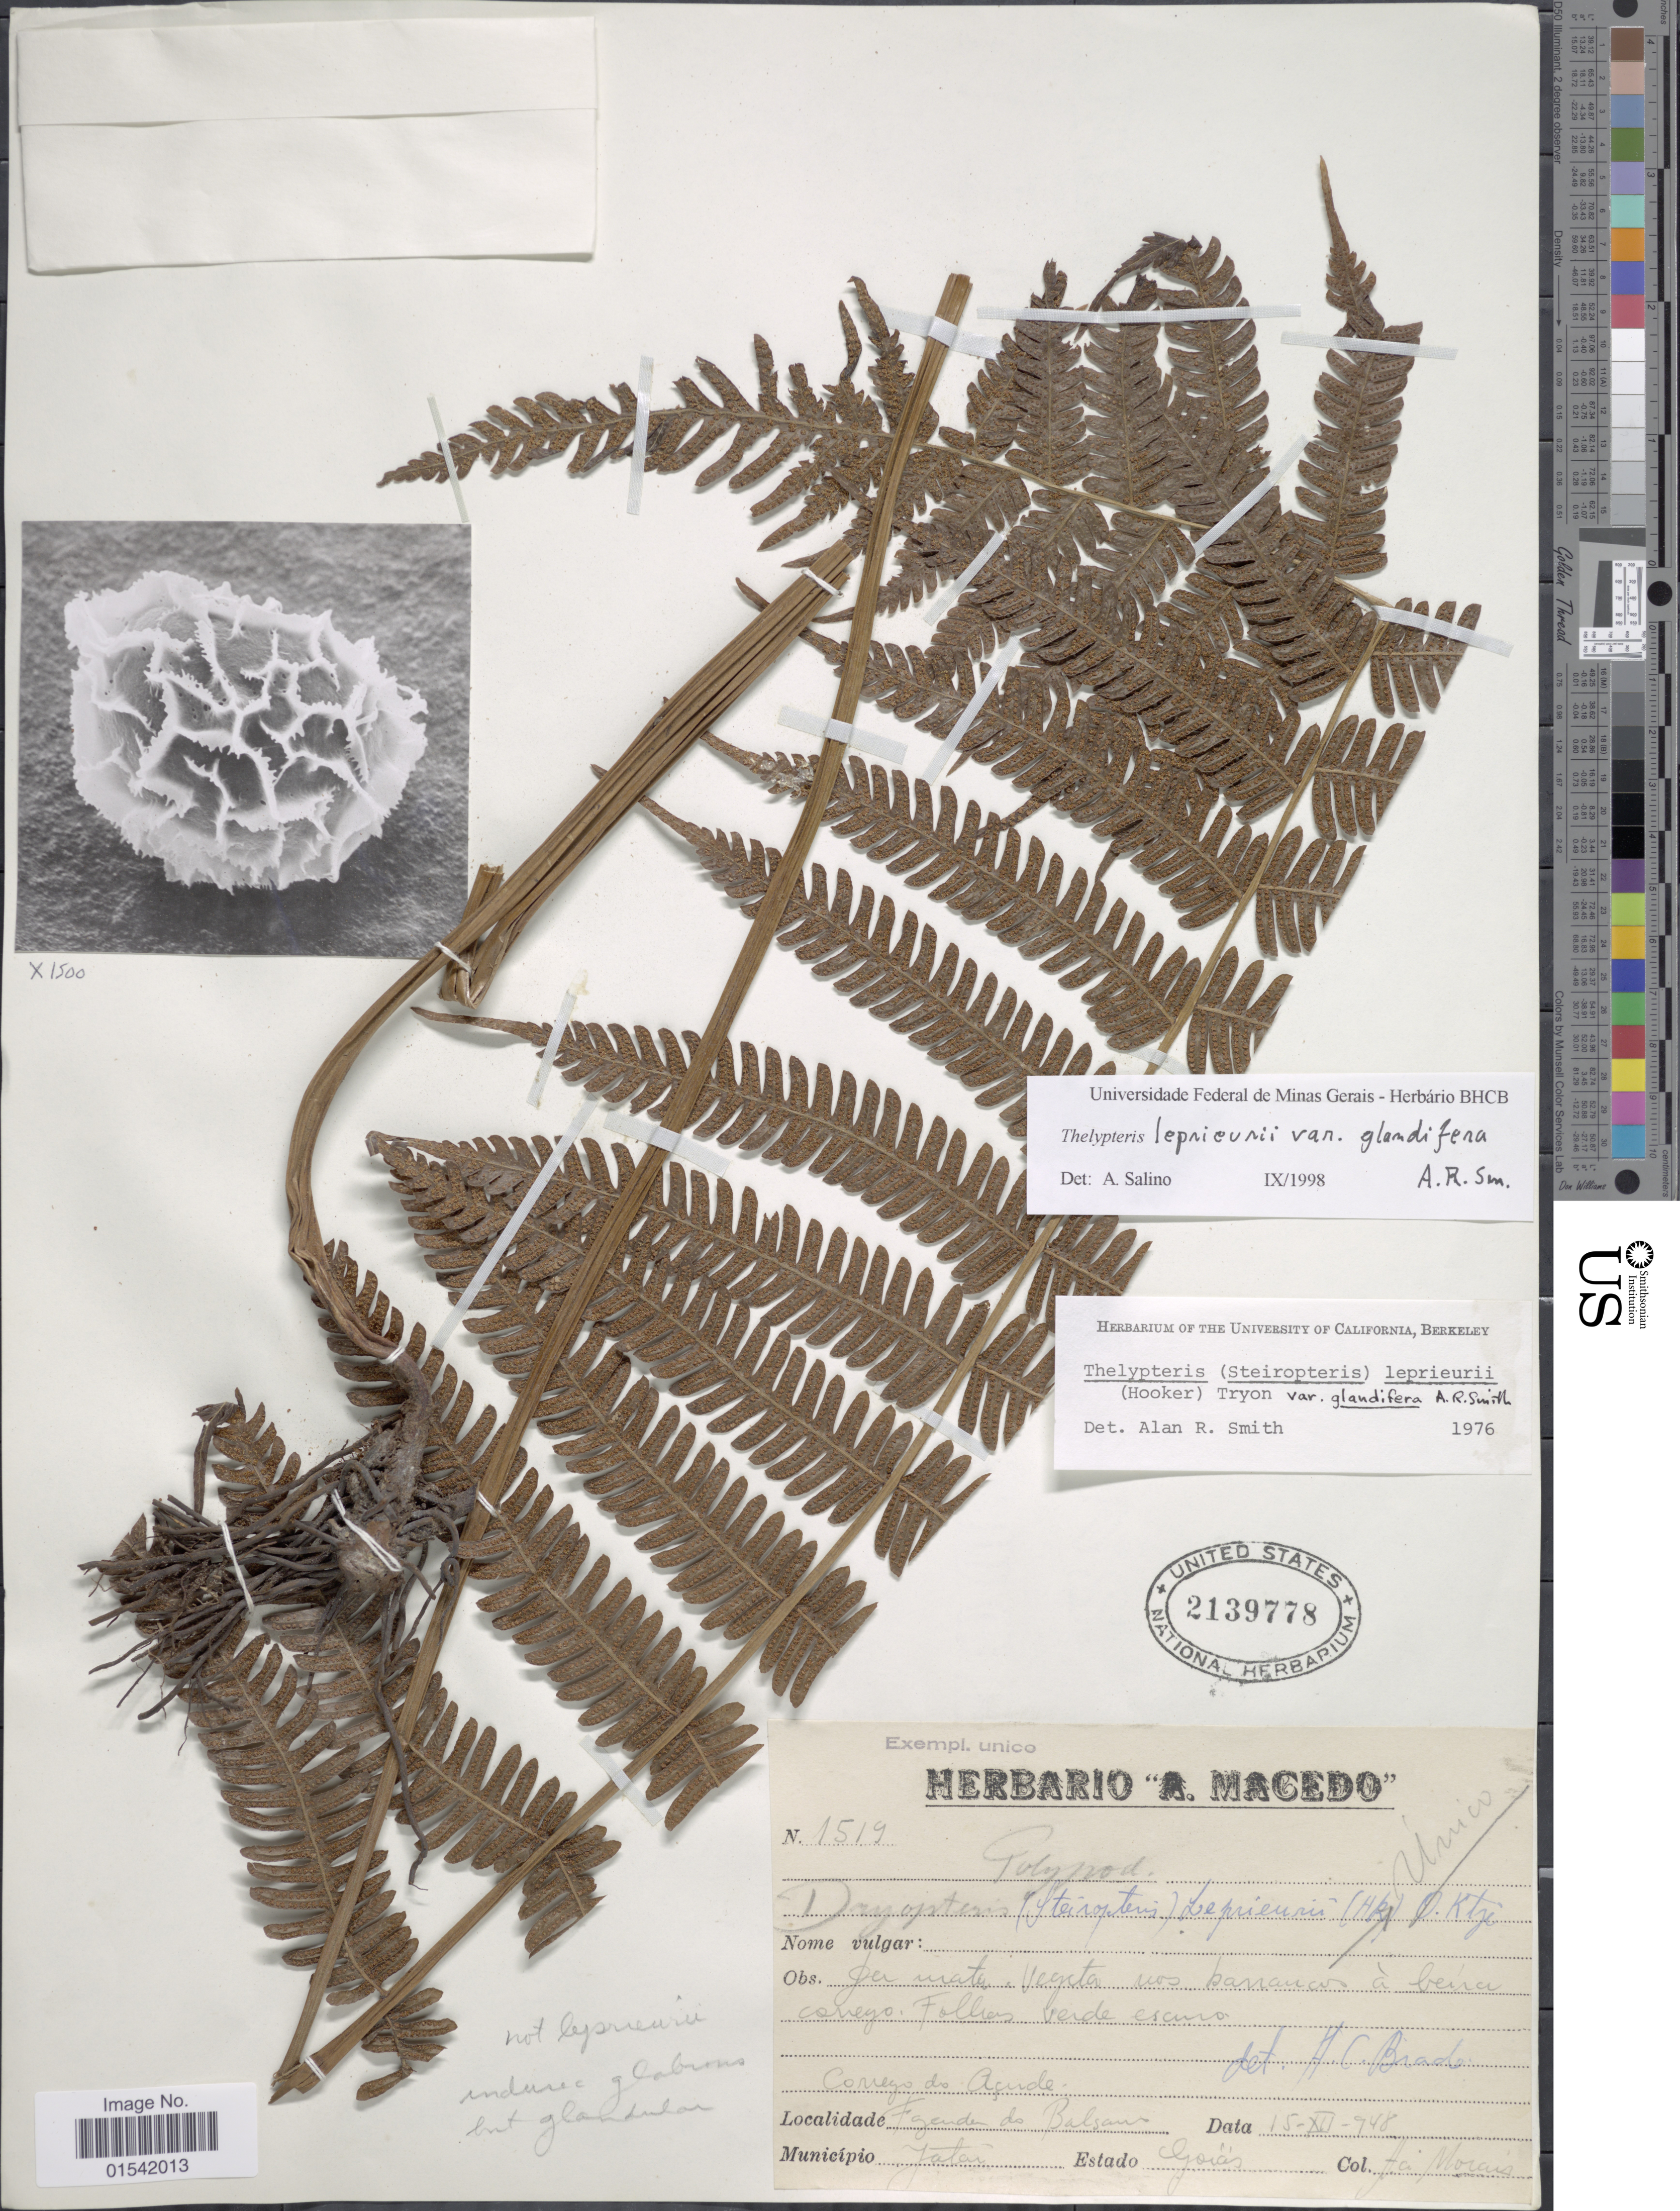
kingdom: Plantae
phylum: Tracheophyta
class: Polypodiopsida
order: Polypodiales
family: Thelypteridaceae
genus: Steiropteris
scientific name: Steiropteris leprieurii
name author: (Hook. f.) Pic. Serm.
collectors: P. Maceda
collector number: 1519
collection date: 1948-12-15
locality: Corrego de Açurde, Fgenden do Balsan, Município Jatai, Estado Goïas [interpreted]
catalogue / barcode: US 2139778